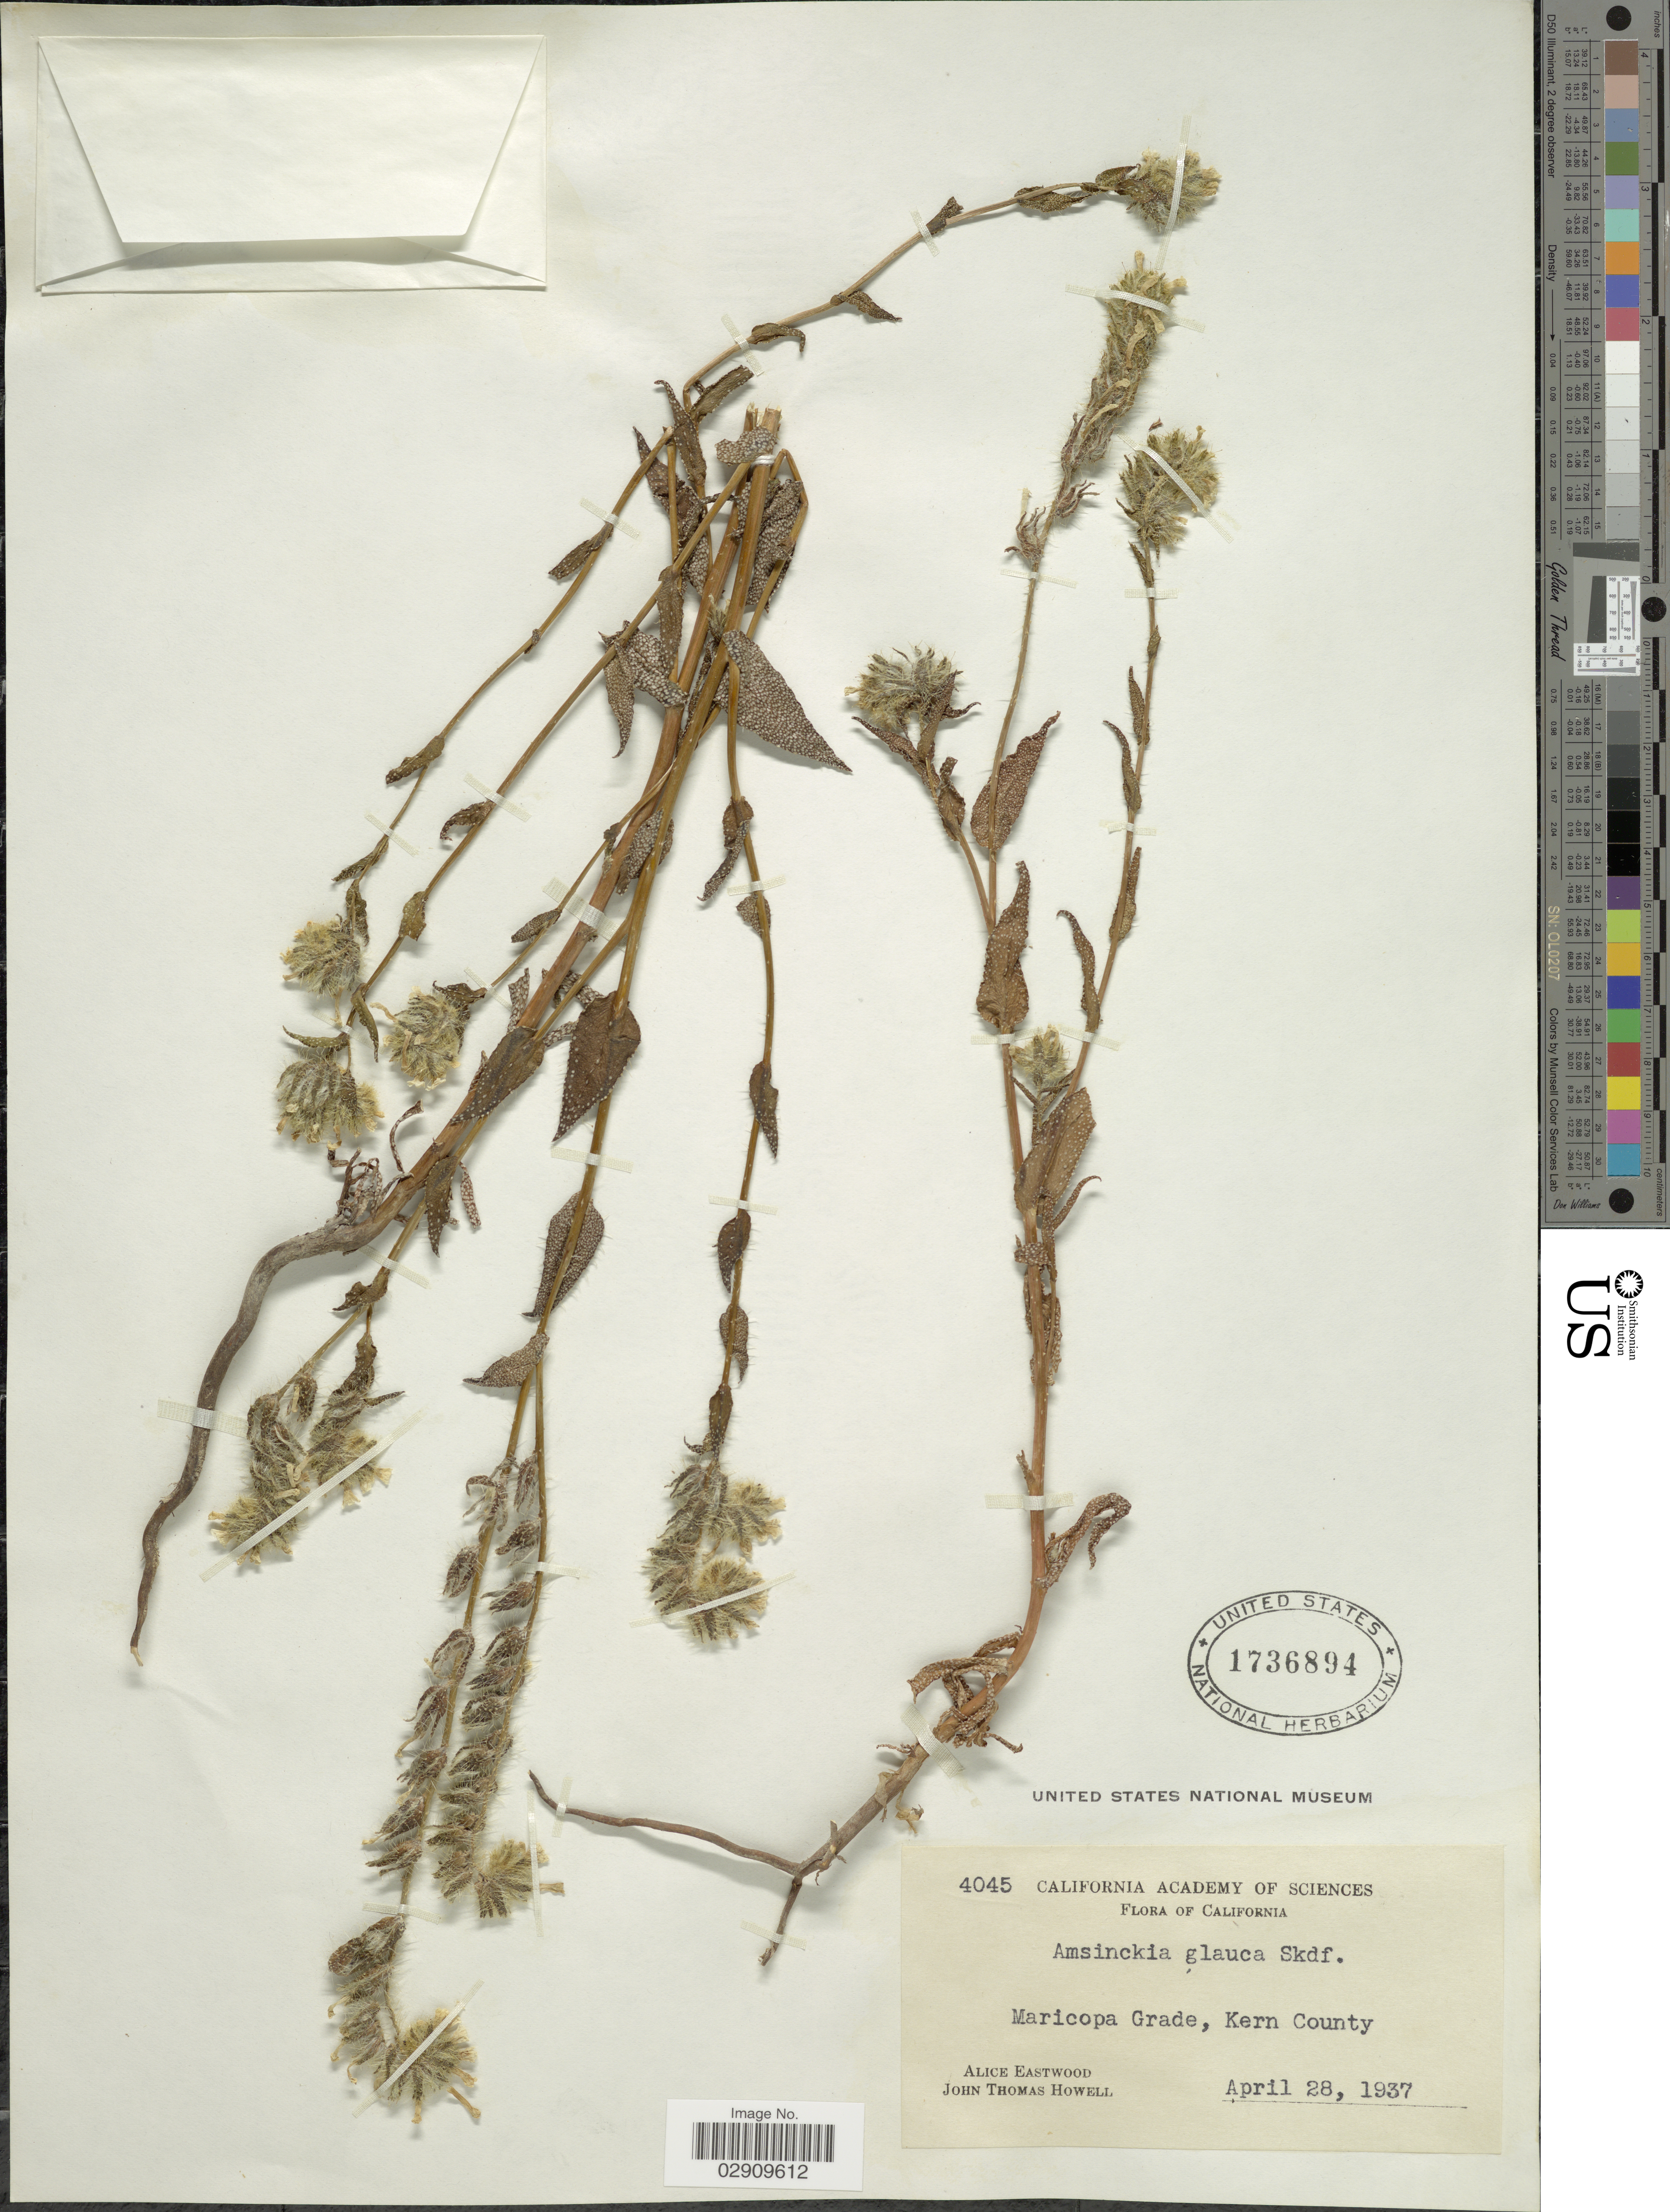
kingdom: Plantae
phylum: Tracheophyta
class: Magnoliopsida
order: Boraginales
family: Boraginaceae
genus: Amsinckia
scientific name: Amsinckia vernicosa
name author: Hook. & Arn.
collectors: A. Eastwood & J. T. Howell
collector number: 4045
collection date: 1937-04-28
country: United States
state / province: California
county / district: Kern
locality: Maricopa Grade, Kern County.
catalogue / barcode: US 1736894